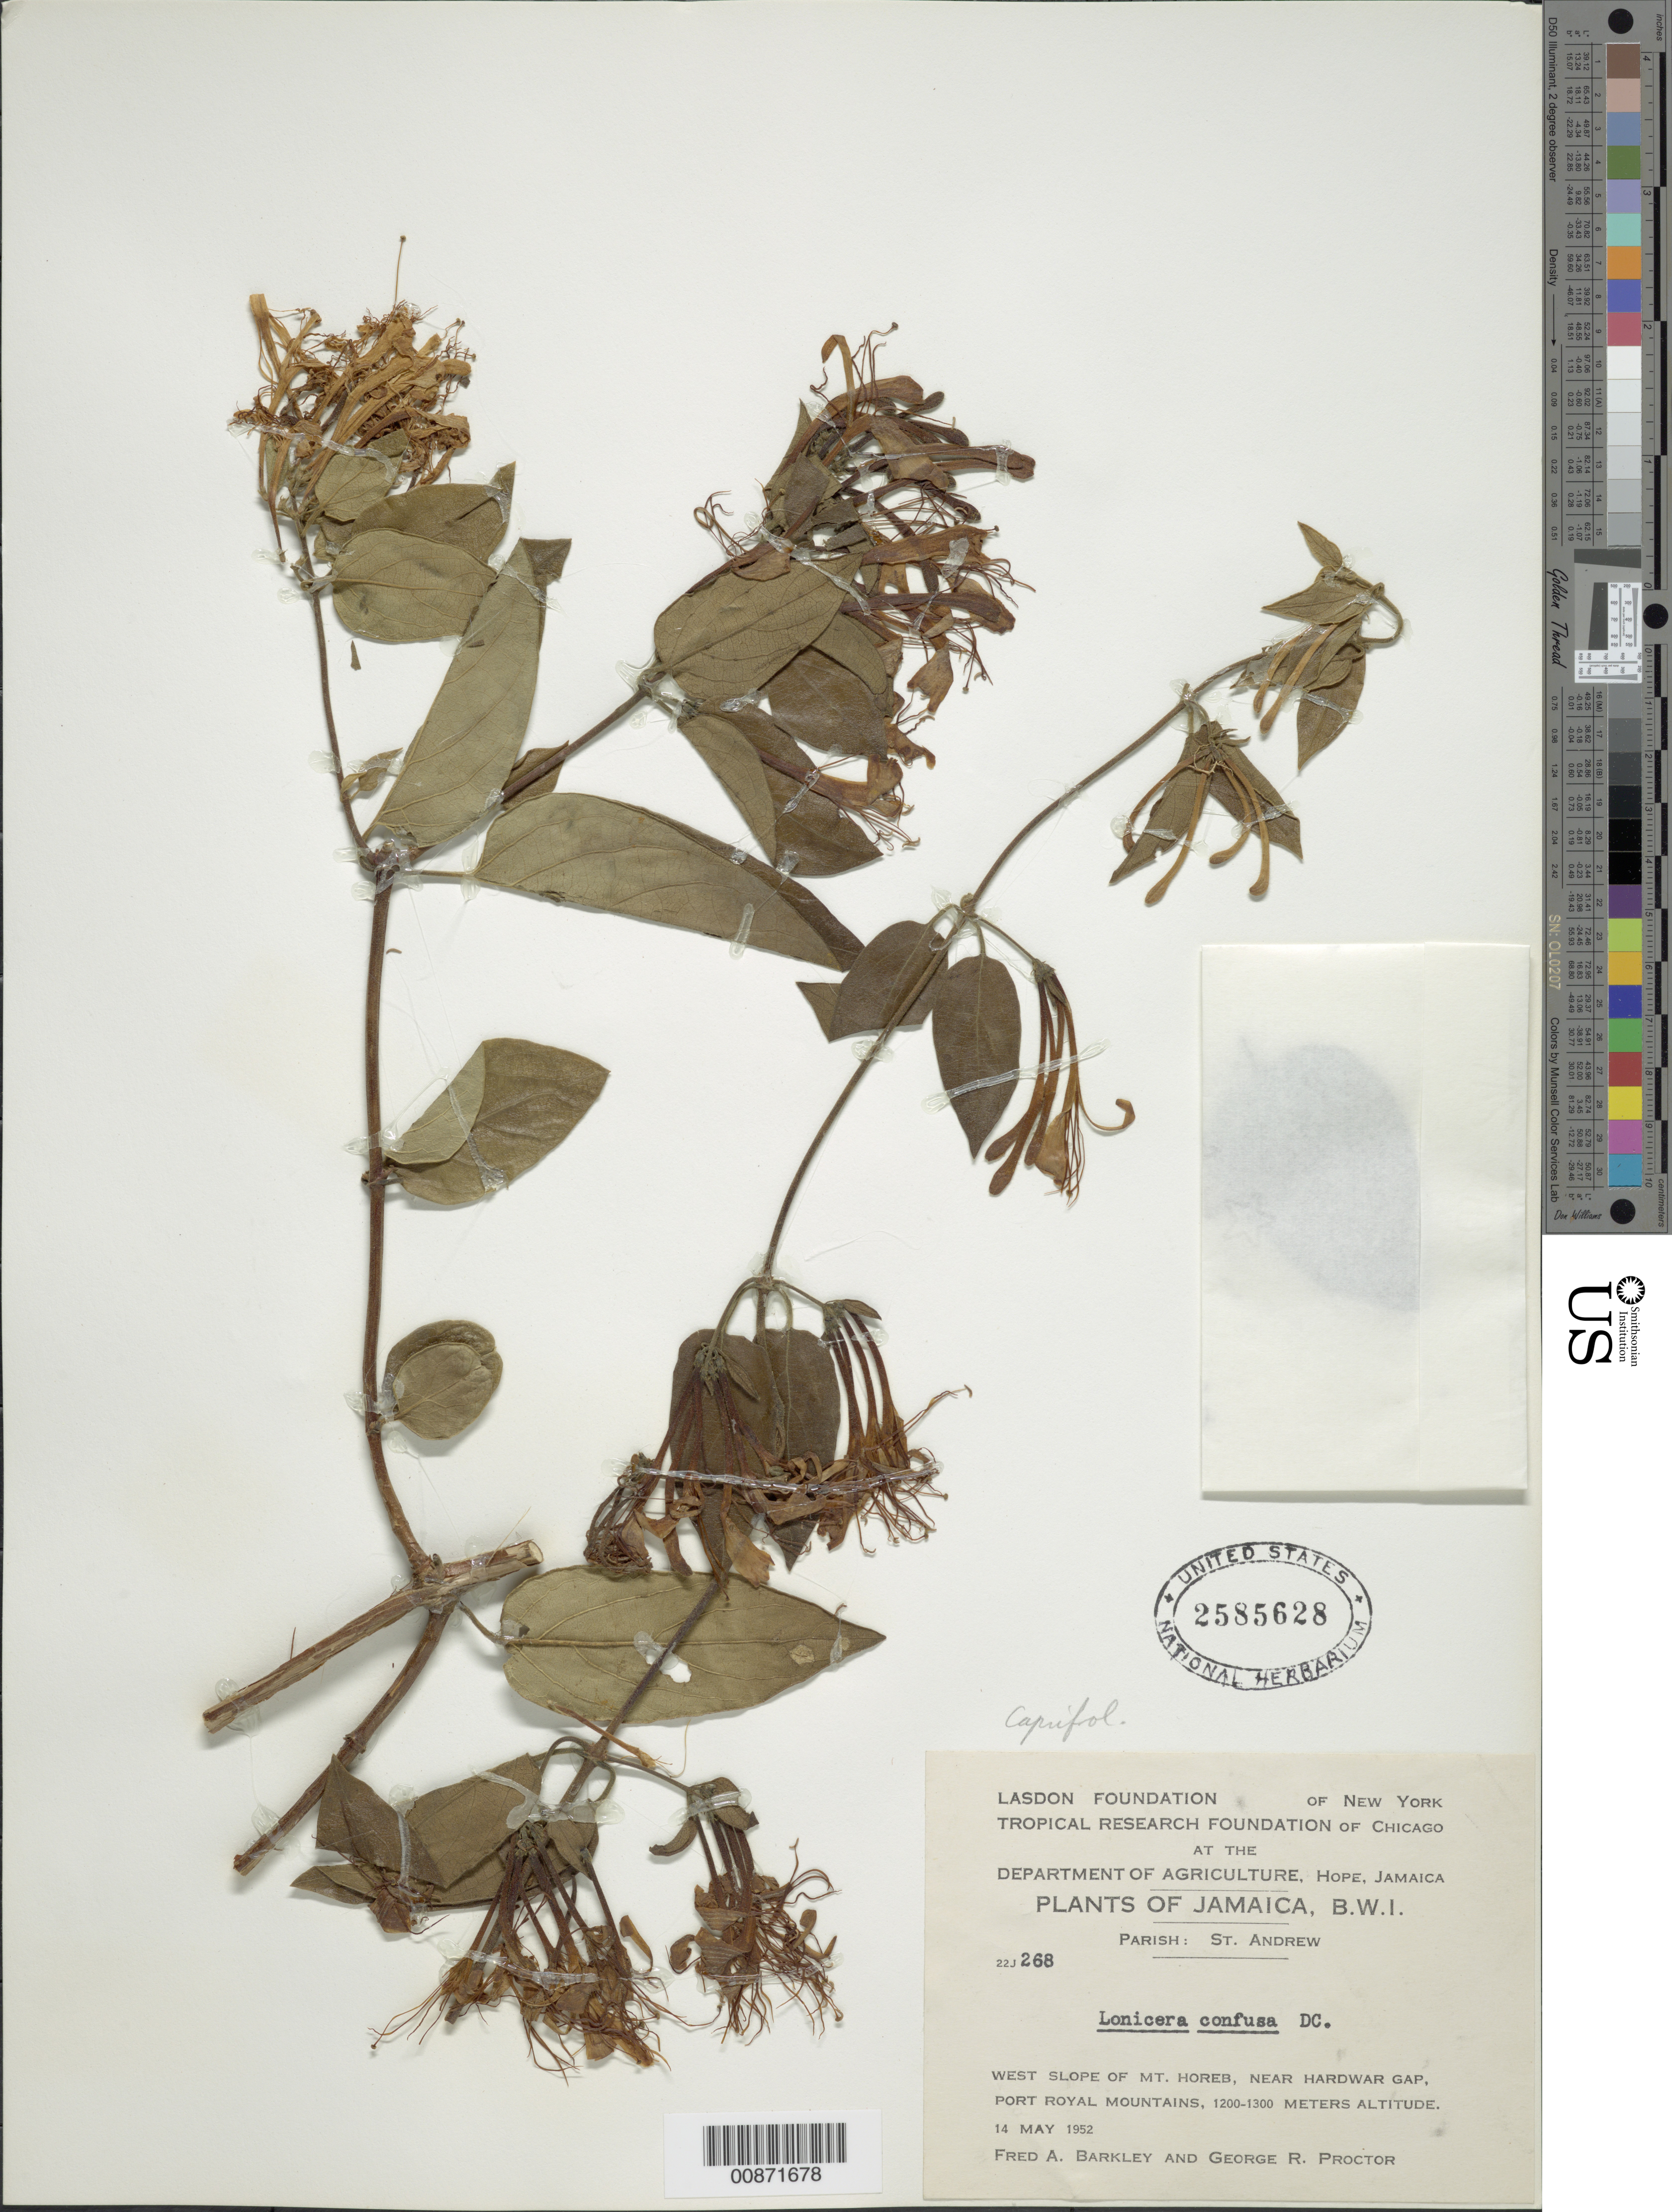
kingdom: Plantae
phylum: Tracheophyta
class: Magnoliopsida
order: Dipsacales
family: Caprifoliaceae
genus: Lonicera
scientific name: Lonicera japonica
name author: Thunb.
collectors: F. A. Barkley & G. R. Proctor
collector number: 268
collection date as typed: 14 May 1952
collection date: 1952-05-14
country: Jamaica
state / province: Saint Andrew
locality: West slope of Mt. Horeb, near Hardwar Gap. Port Royal Mountains.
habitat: Montane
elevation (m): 1200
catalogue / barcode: US 2585628